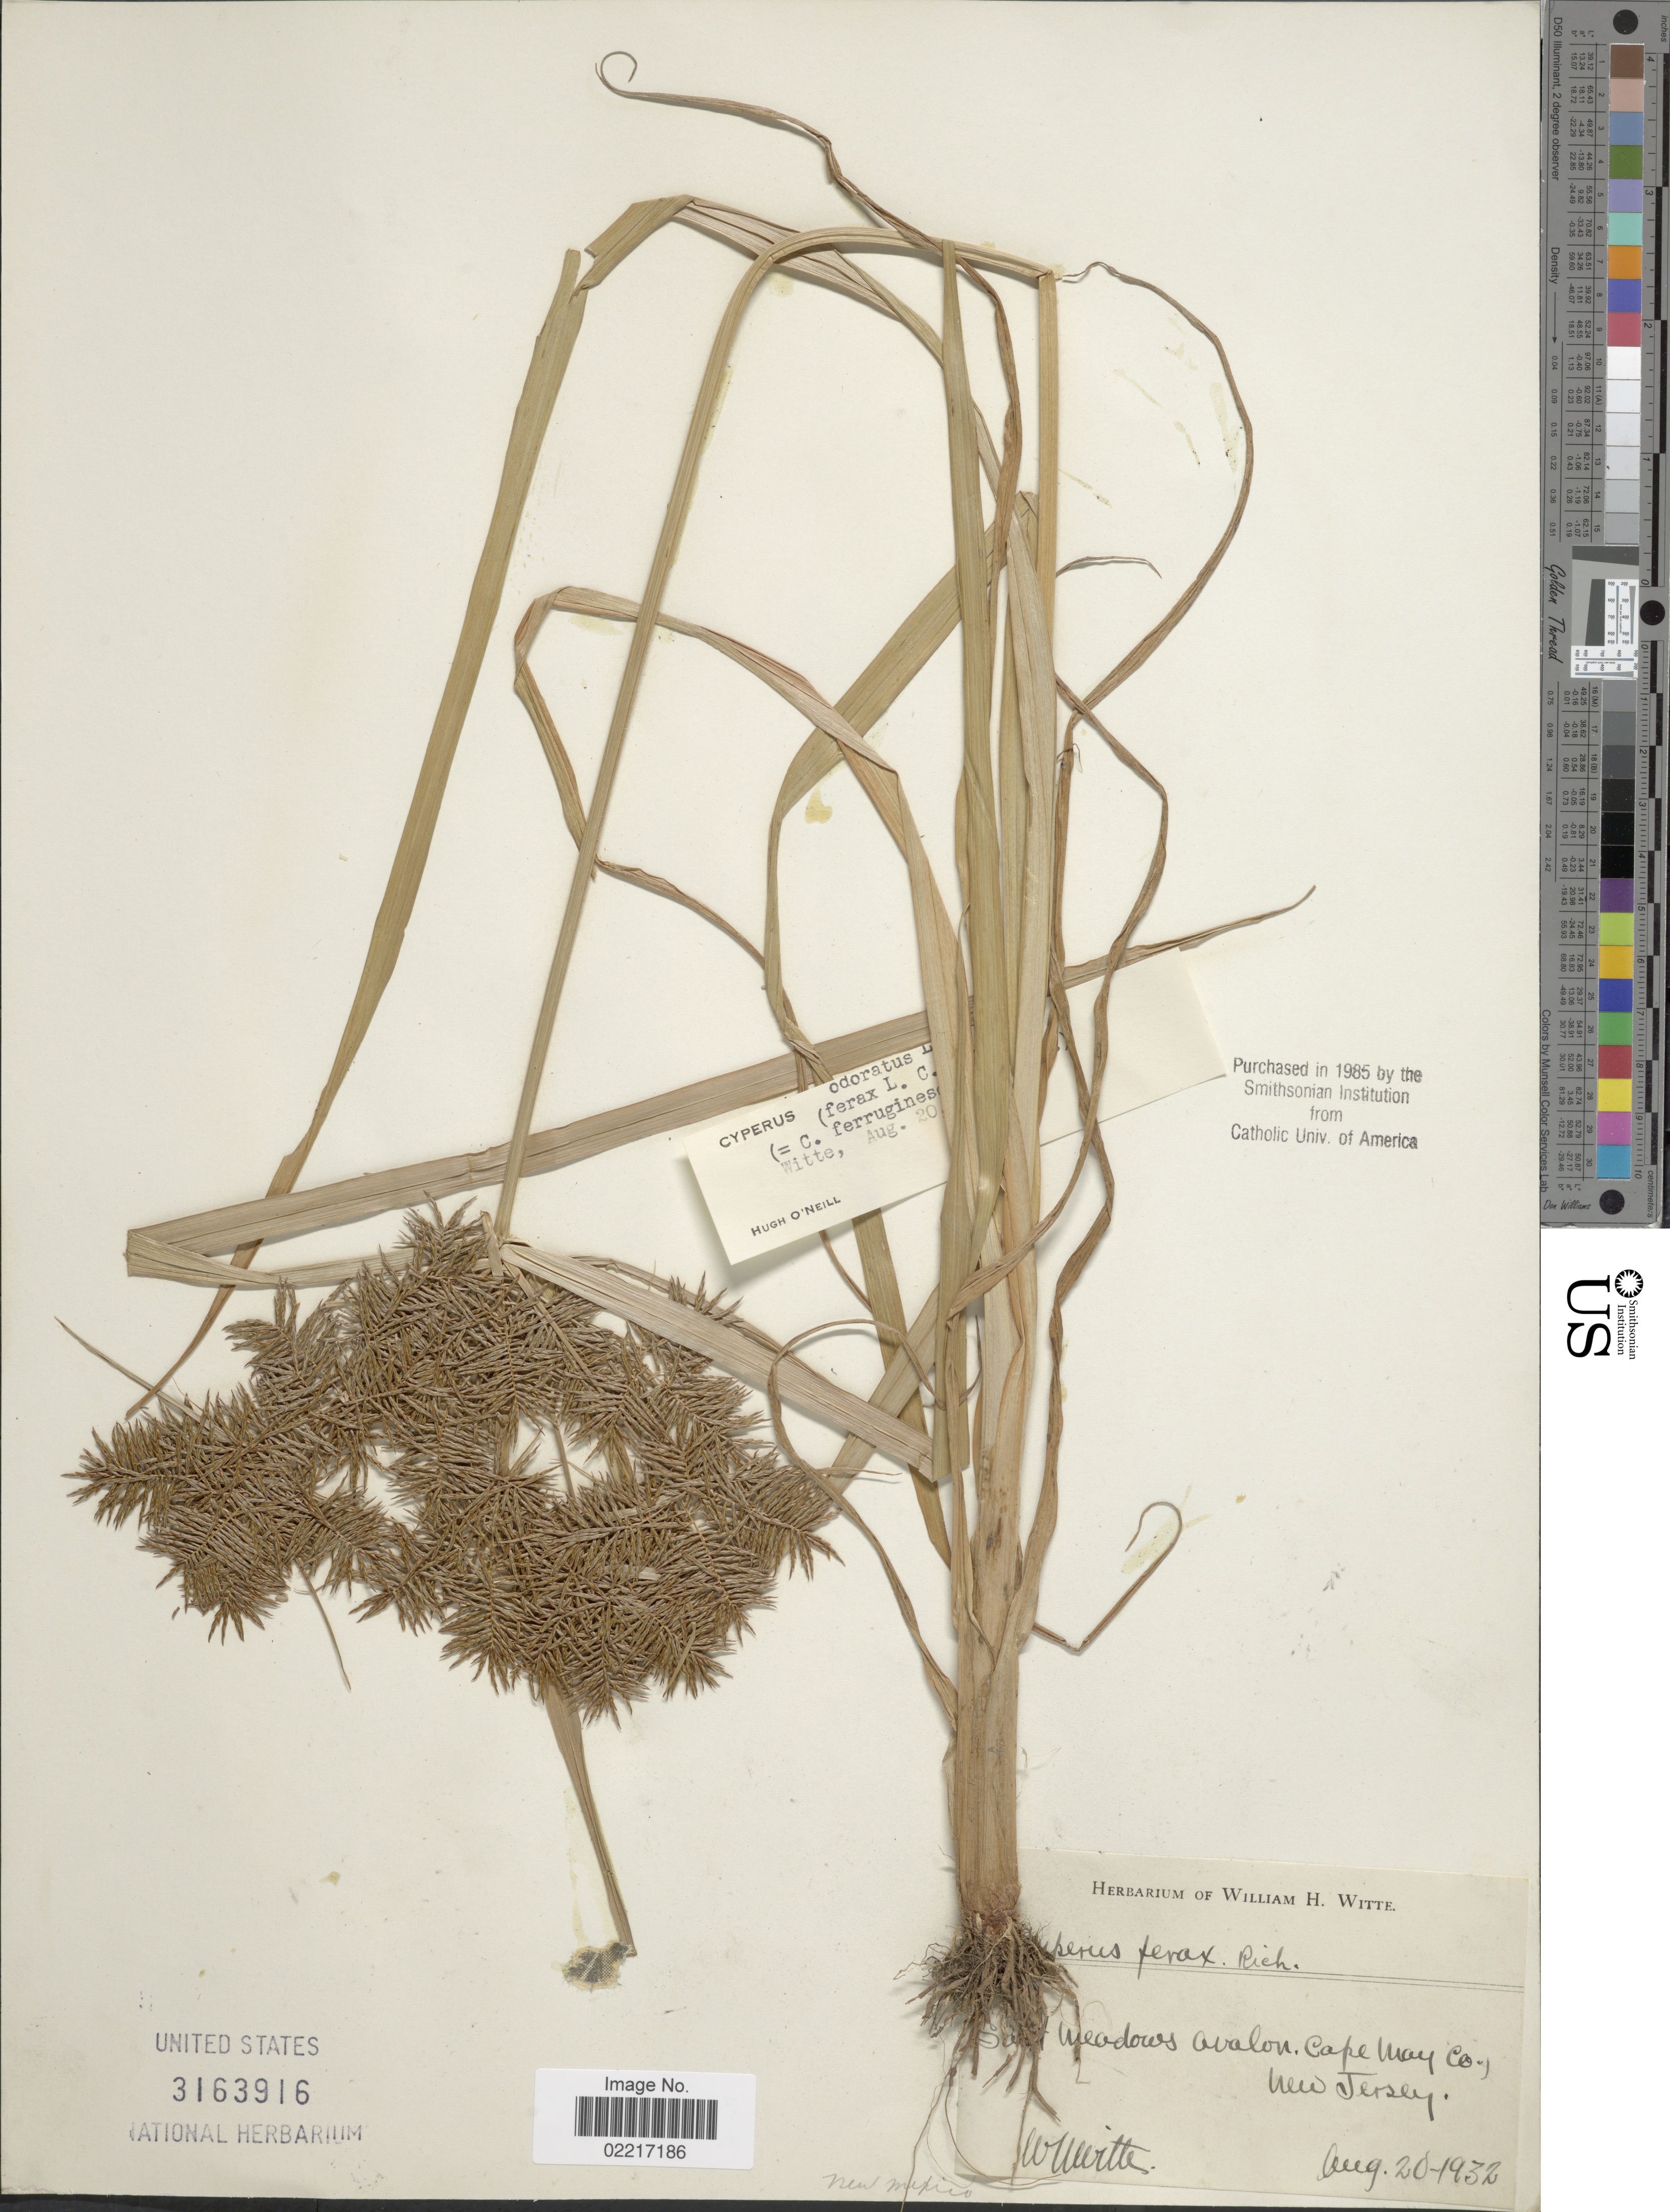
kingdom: Plantae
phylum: Tracheophyta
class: Liliopsida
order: Poales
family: Cyperaceae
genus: Cyperus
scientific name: Cyperus odoratus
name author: L.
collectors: W. White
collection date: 1932-08-20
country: United States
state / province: New Jersey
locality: Cape May Co.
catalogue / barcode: US 3163916